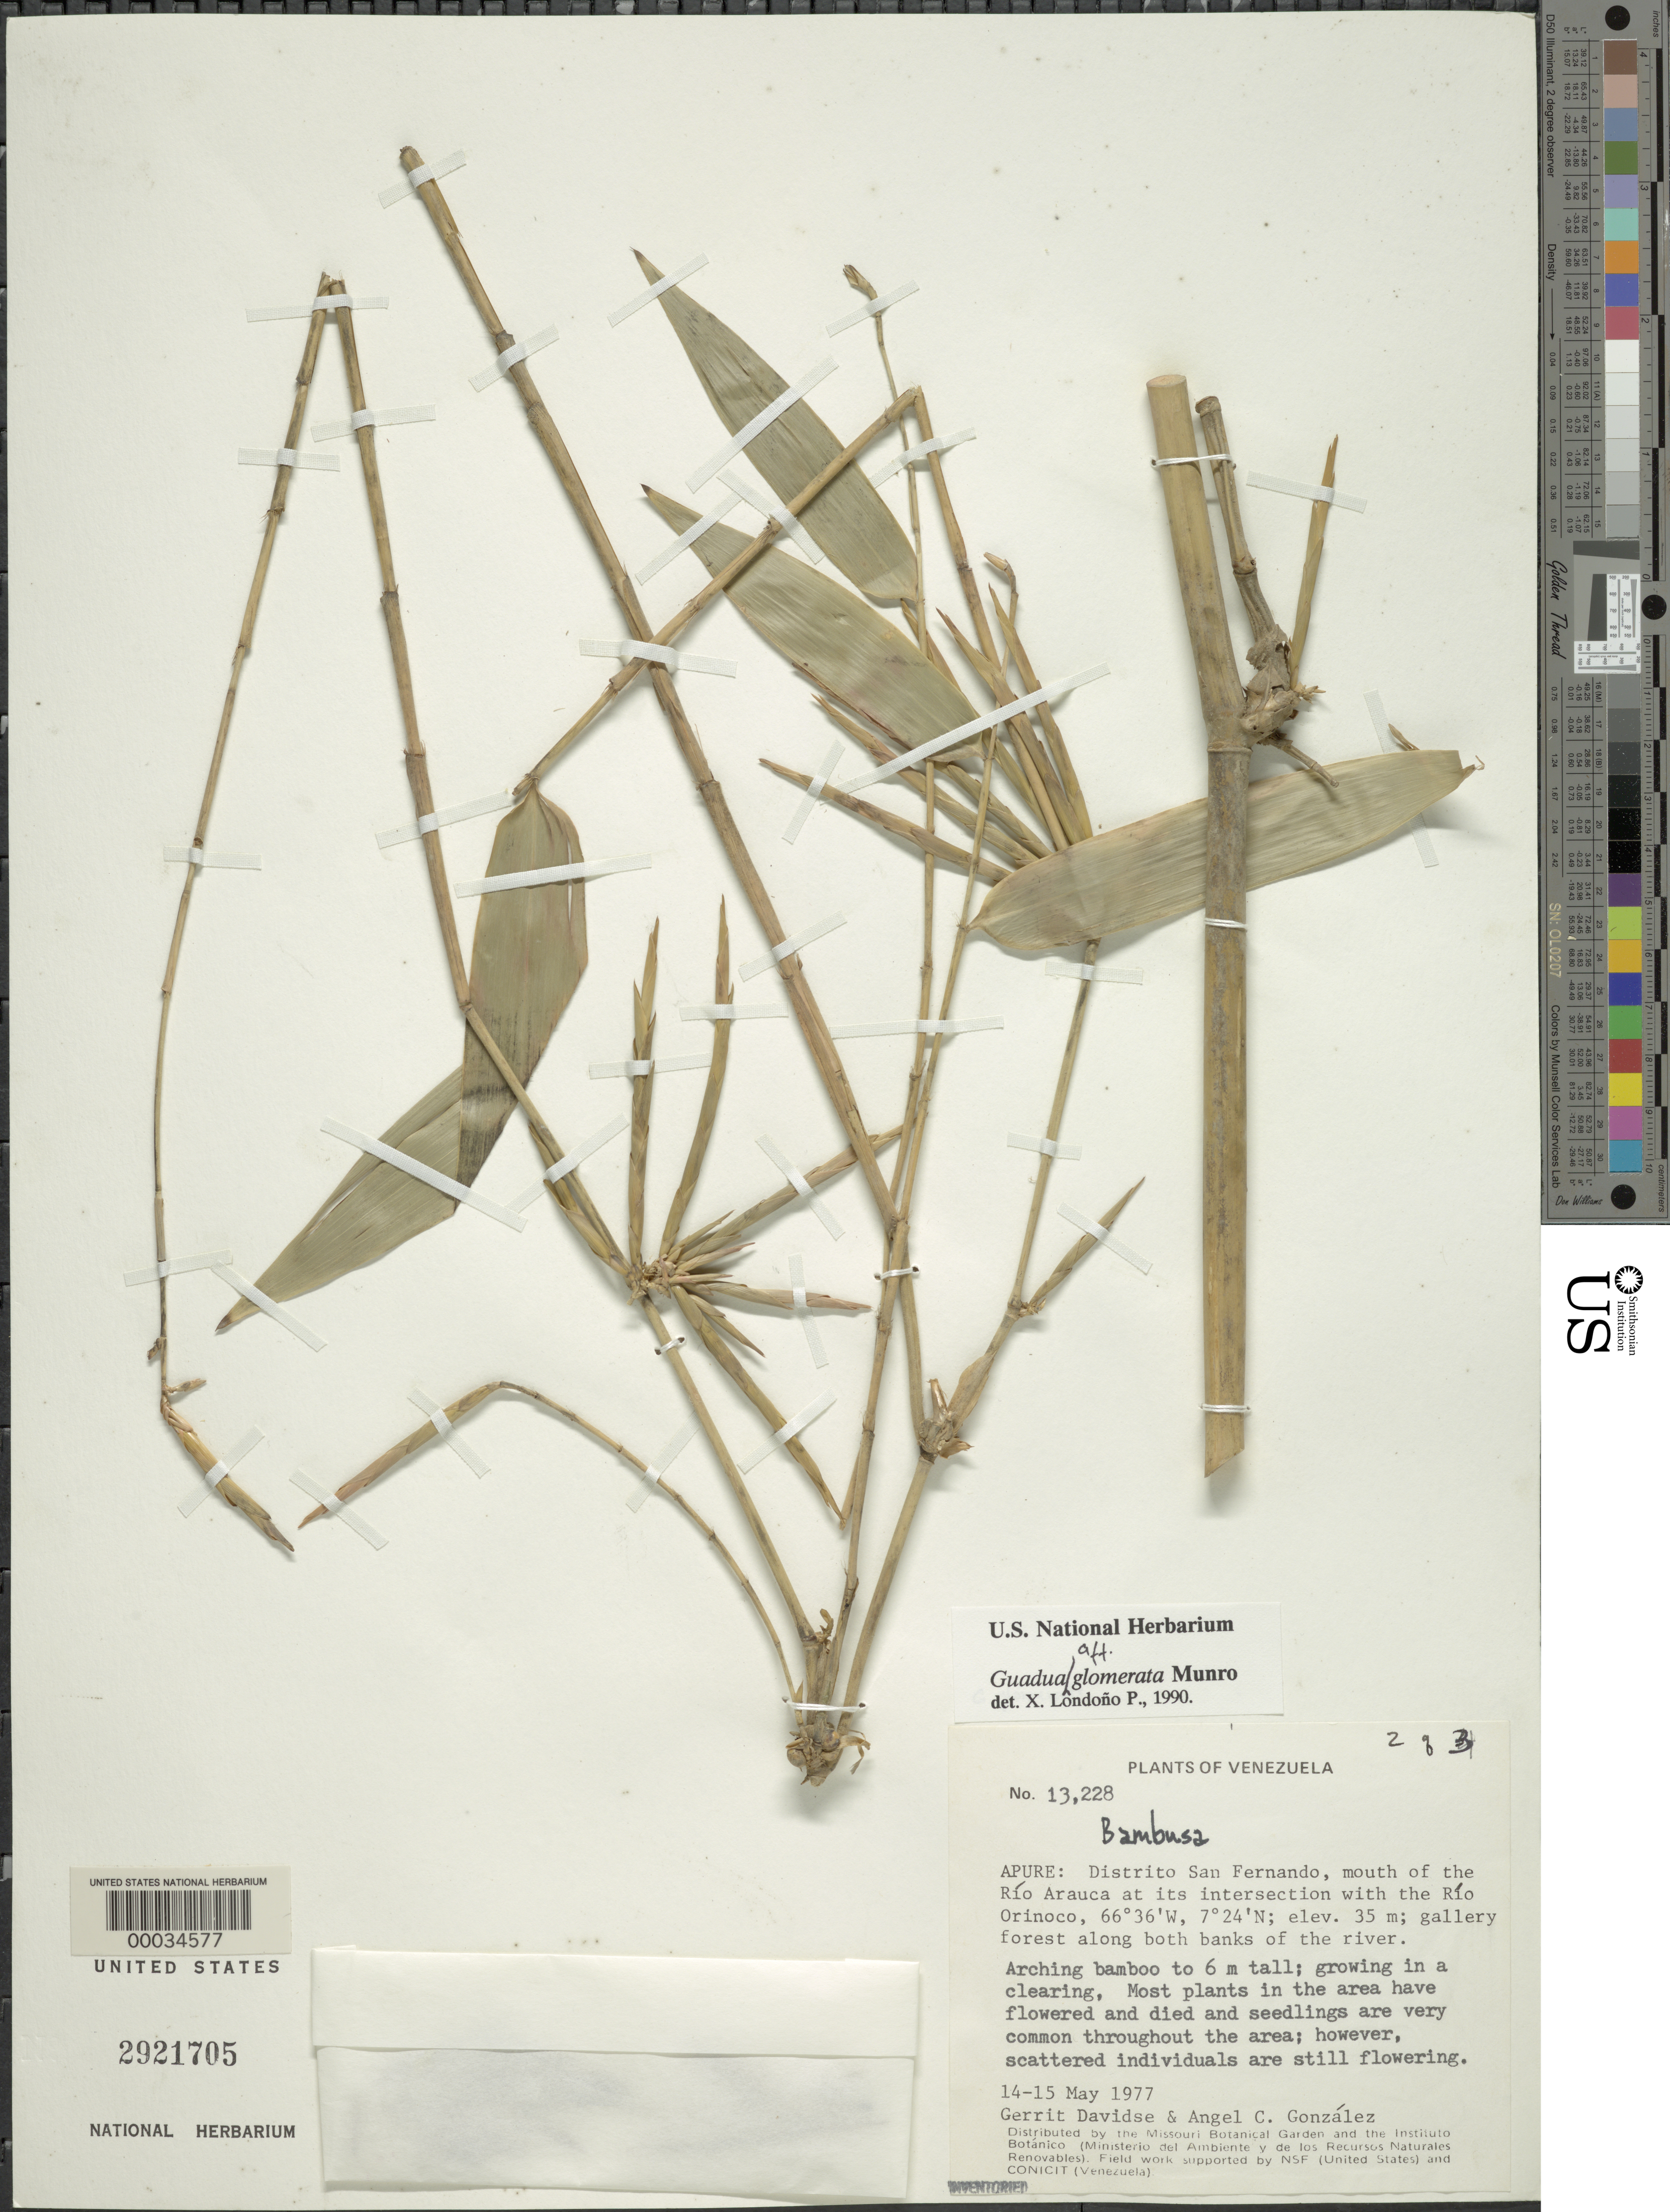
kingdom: Plantae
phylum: Tracheophyta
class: Liliopsida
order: Poales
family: Poaceae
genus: Guadua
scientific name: Guadua glomerata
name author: Munro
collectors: G. Davidse & A. C. González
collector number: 13228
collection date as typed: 14 May 1977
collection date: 1977-05-14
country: Venezuela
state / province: Apure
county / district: San Fernando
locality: Mouth of the rio arauca at its intersection with the rio orinoco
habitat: Gallery forest along both banks of the river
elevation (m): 35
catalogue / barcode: US 2921705